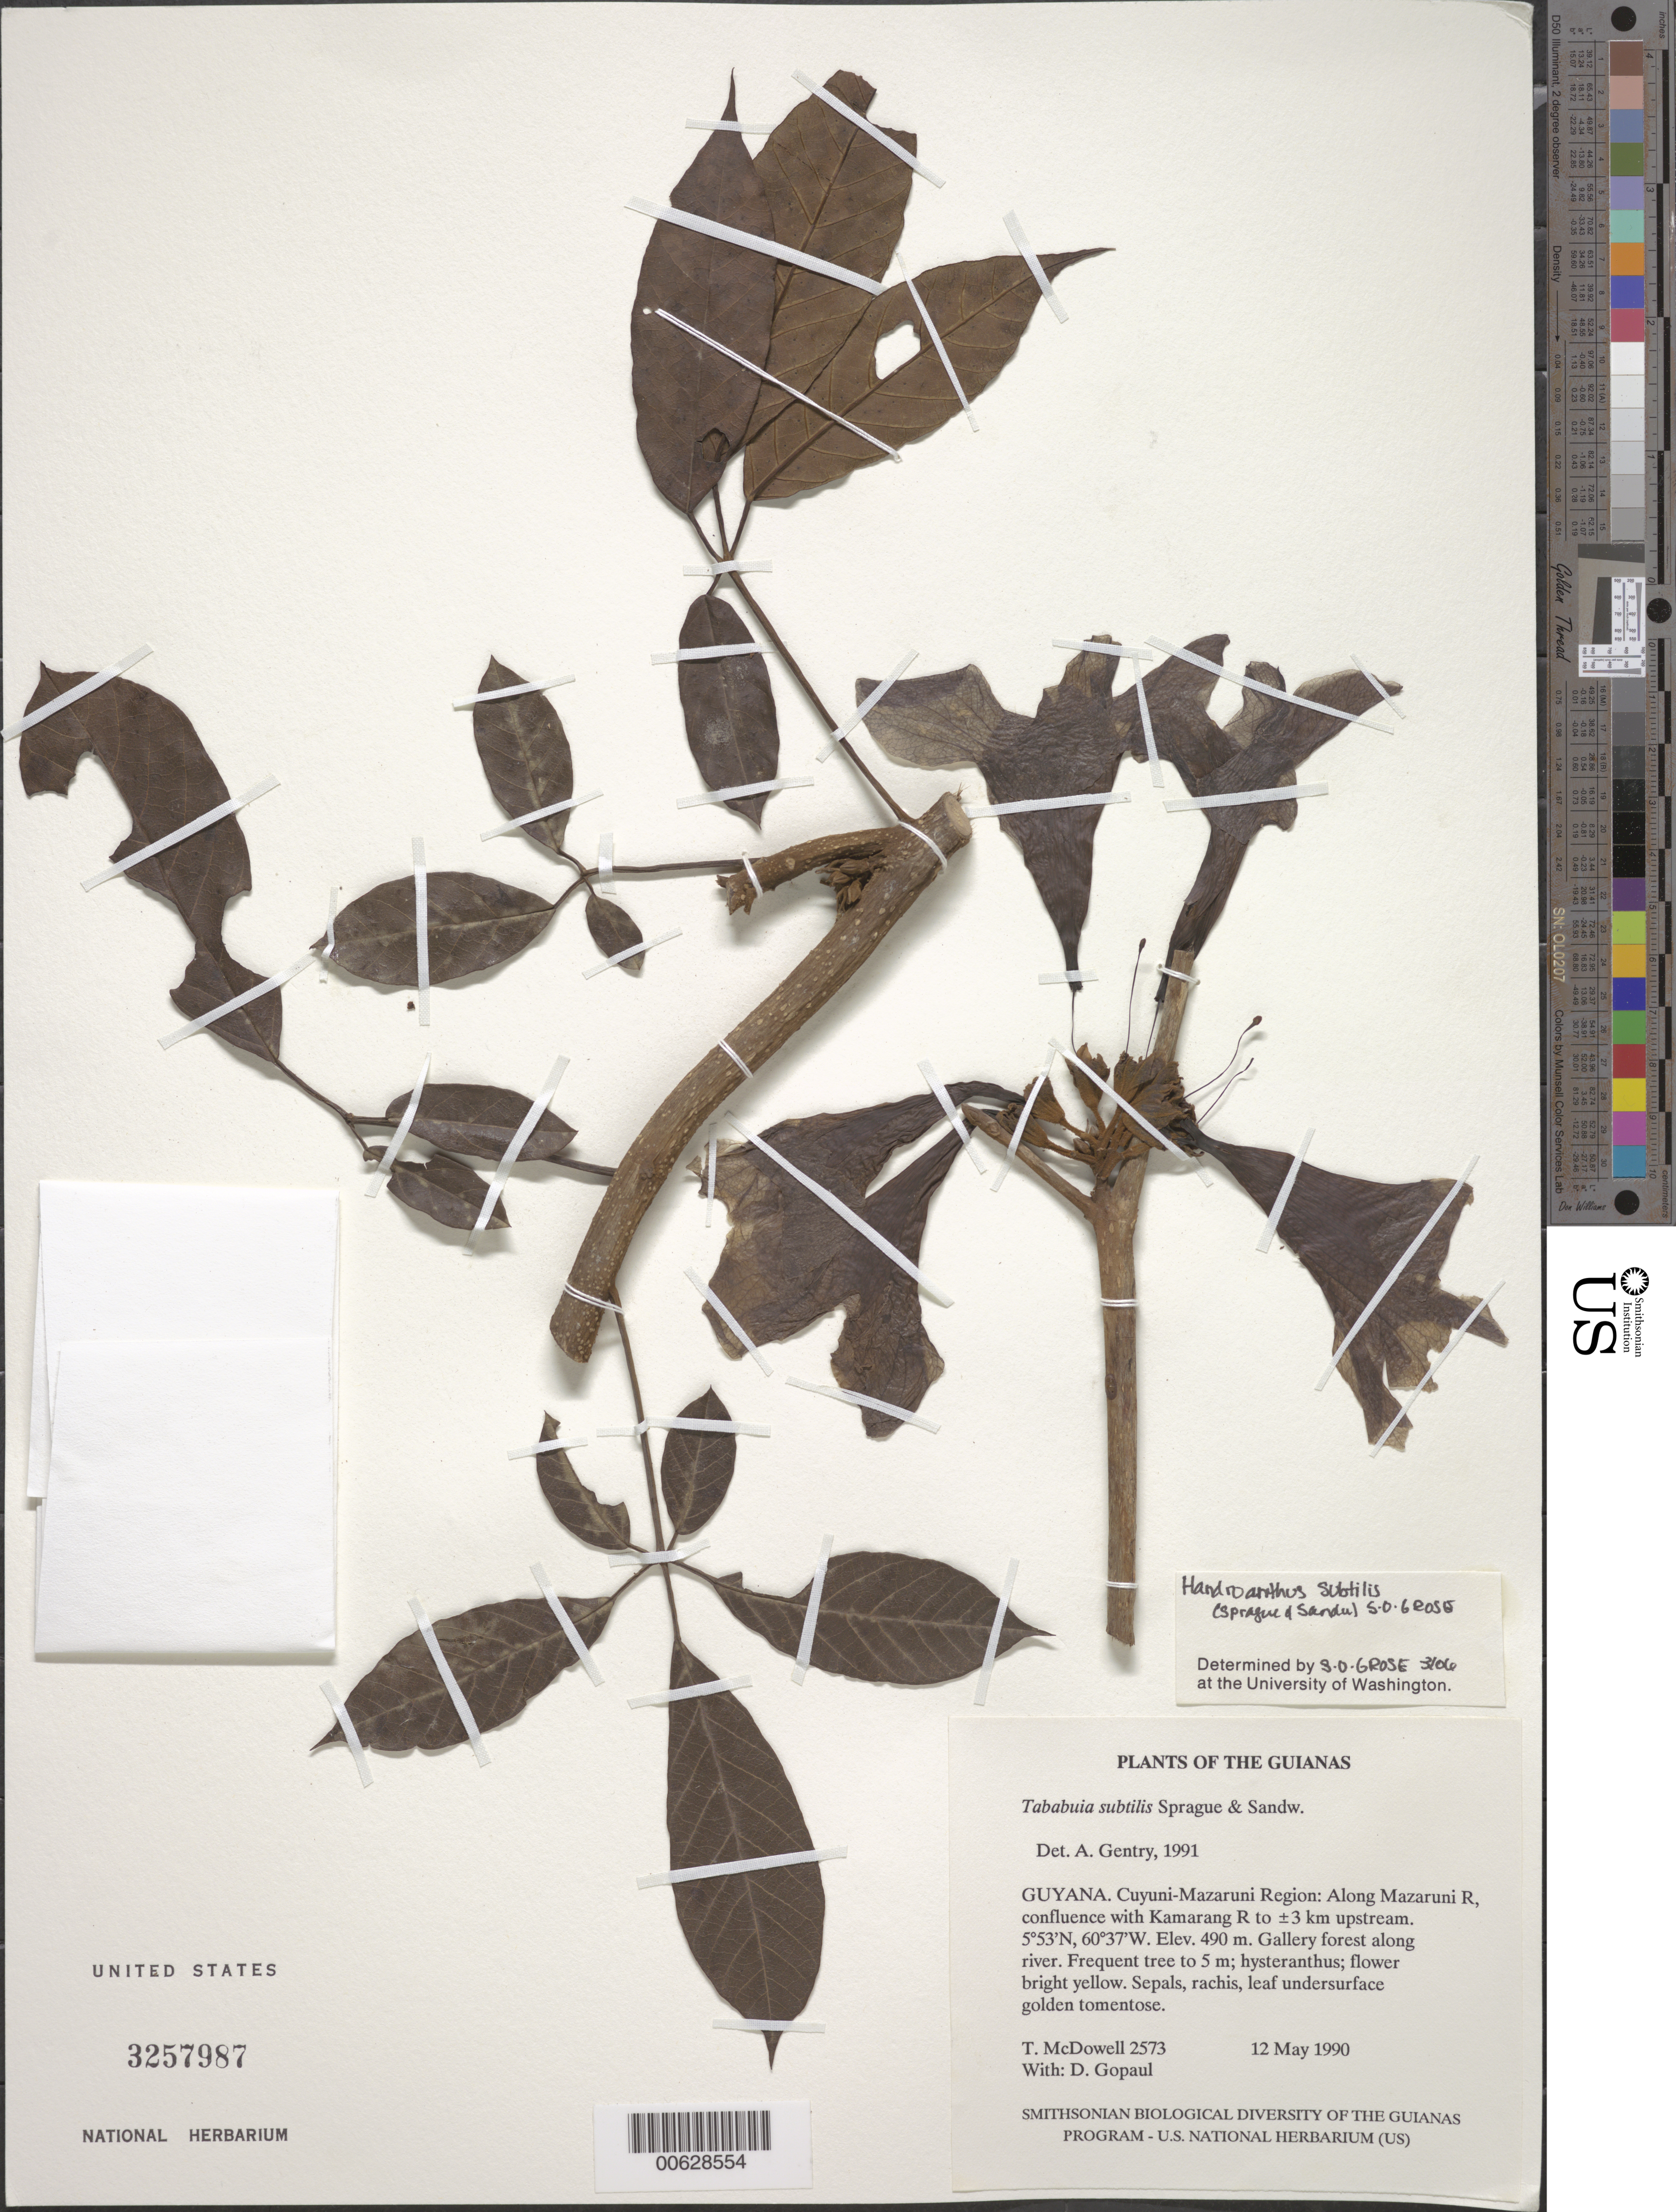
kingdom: Plantae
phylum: Tracheophyta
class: Magnoliopsida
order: Lamiales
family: Bignoniaceae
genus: Handroanthus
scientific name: Handroanthus subtilis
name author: (Sprague & Sandwith) S.O. Grose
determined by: Grose, S. O.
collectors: T. McDowell & D. Gopaul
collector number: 2573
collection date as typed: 12 May 1990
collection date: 1990-05-12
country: Guyana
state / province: Cuyuni-Mazaruni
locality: Along Mazaruni R, confluence with Kamarang R to ±3 km upstream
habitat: Gallery forest along river, river very high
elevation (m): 490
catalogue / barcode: US 3257987